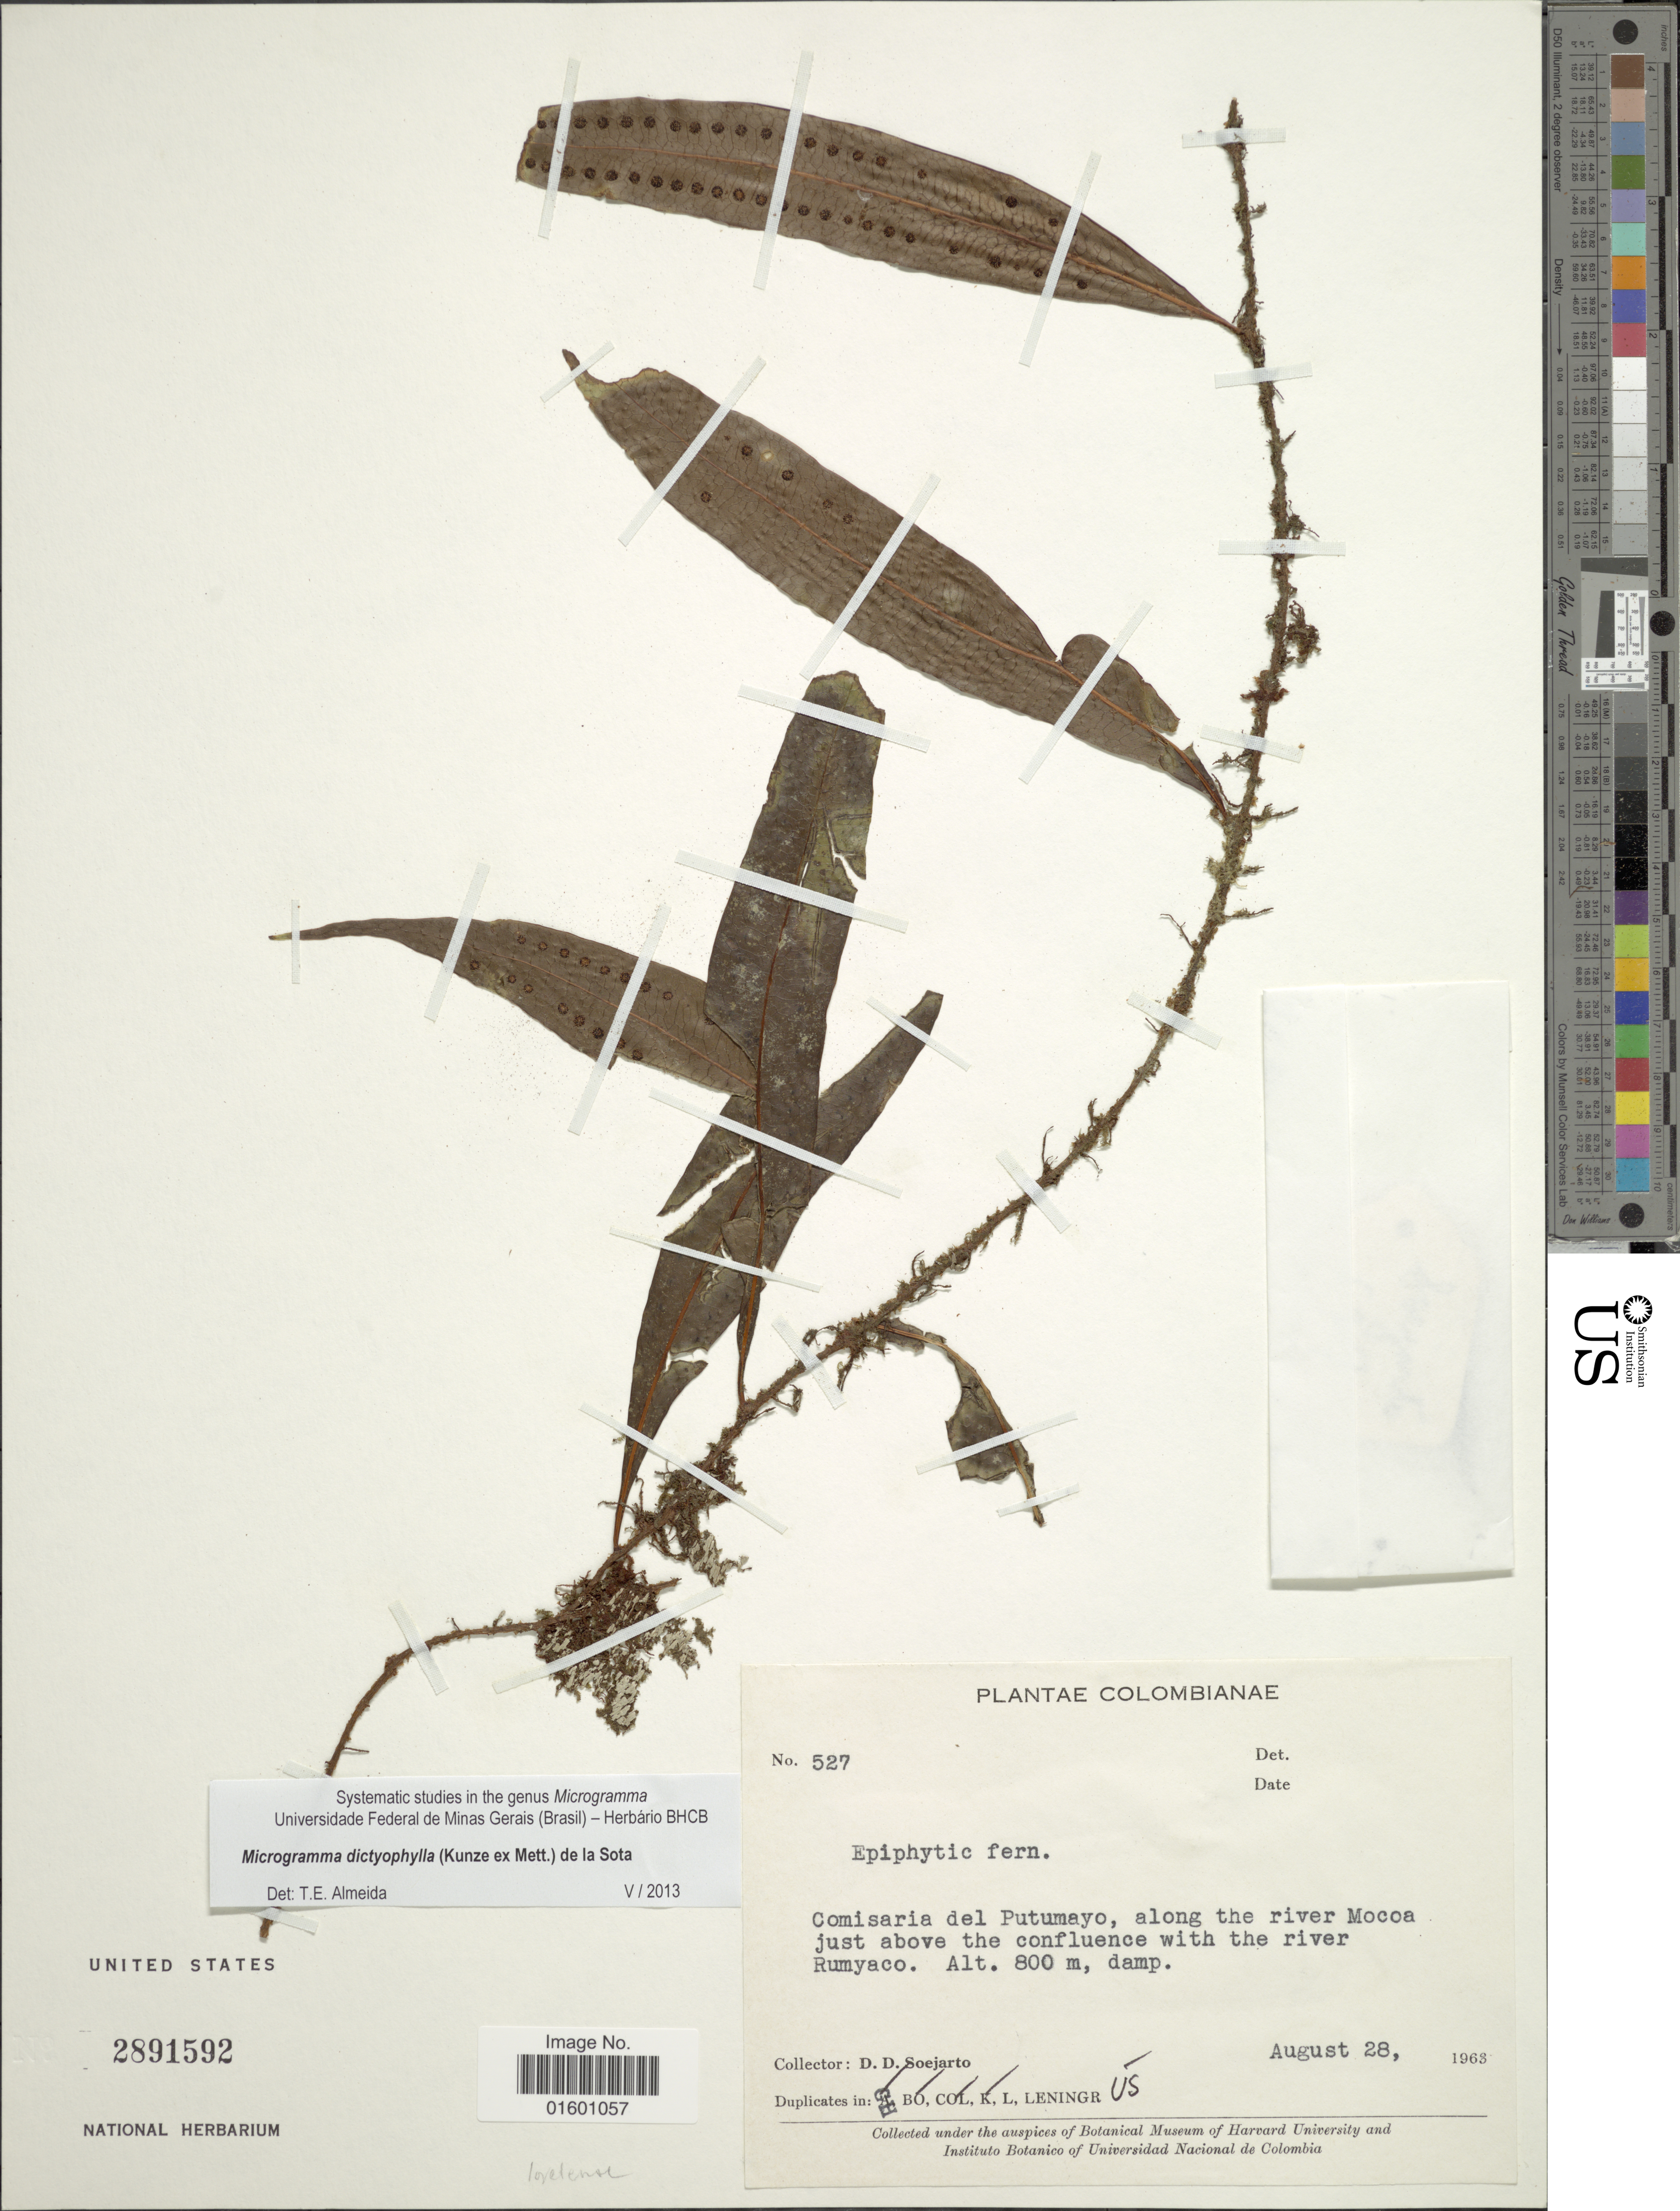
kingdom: Plantae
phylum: Tracheophyta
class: Polypodiopsida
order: Polypodiales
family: Polypodiaceae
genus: Microgramma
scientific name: Microgramma dictyophylla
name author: (Kunze ex Mett.) de la Sota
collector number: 527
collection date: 1963-08-28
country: Colombia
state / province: Putumayo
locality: Along the river Mocoa just above the confluence with the river Rumyaco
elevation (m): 800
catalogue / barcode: US 2891592